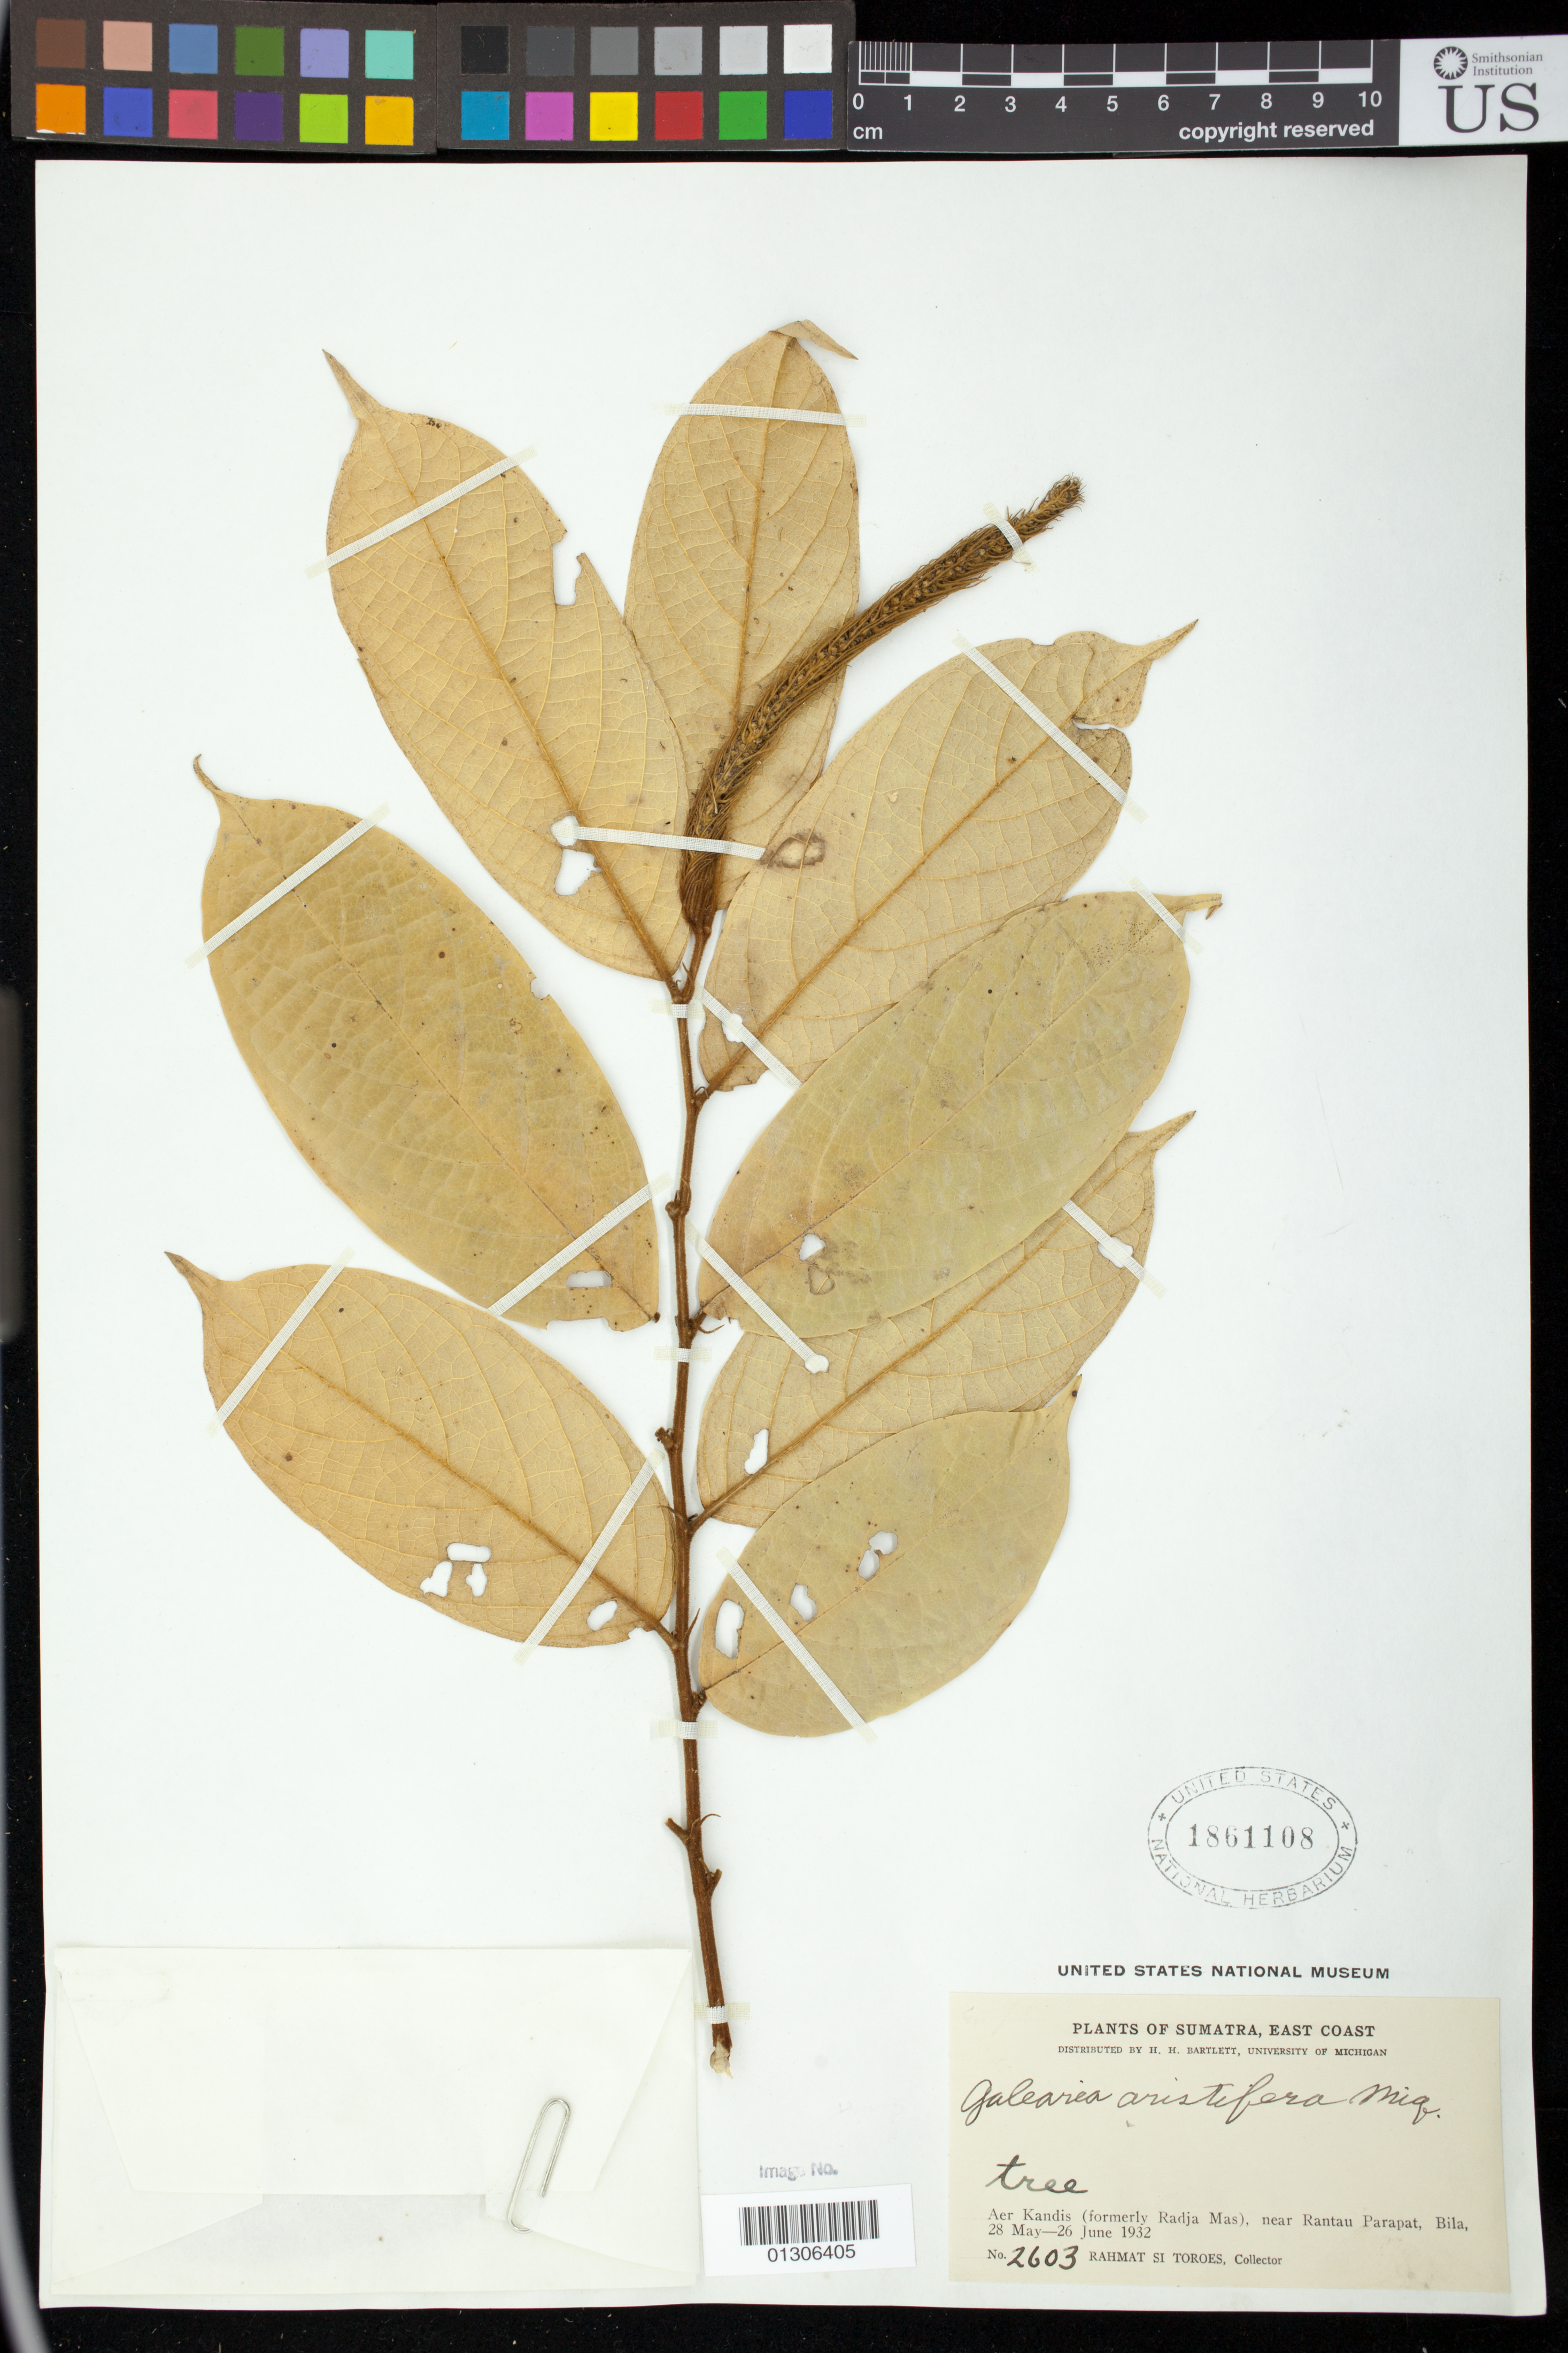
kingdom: Plantae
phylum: Tracheophyta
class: Magnoliopsida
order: Malpighiales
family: Pandaceae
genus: Galearia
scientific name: Galearia aristifera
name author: Miq.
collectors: Rahmat Si Boeea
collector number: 2603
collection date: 1932-05-28/1932-06-26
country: Indonesia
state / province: Sumatra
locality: Aer Kandis (formerly Radja Mas) near Rantau Parapat, Bila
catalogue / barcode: US 1861108